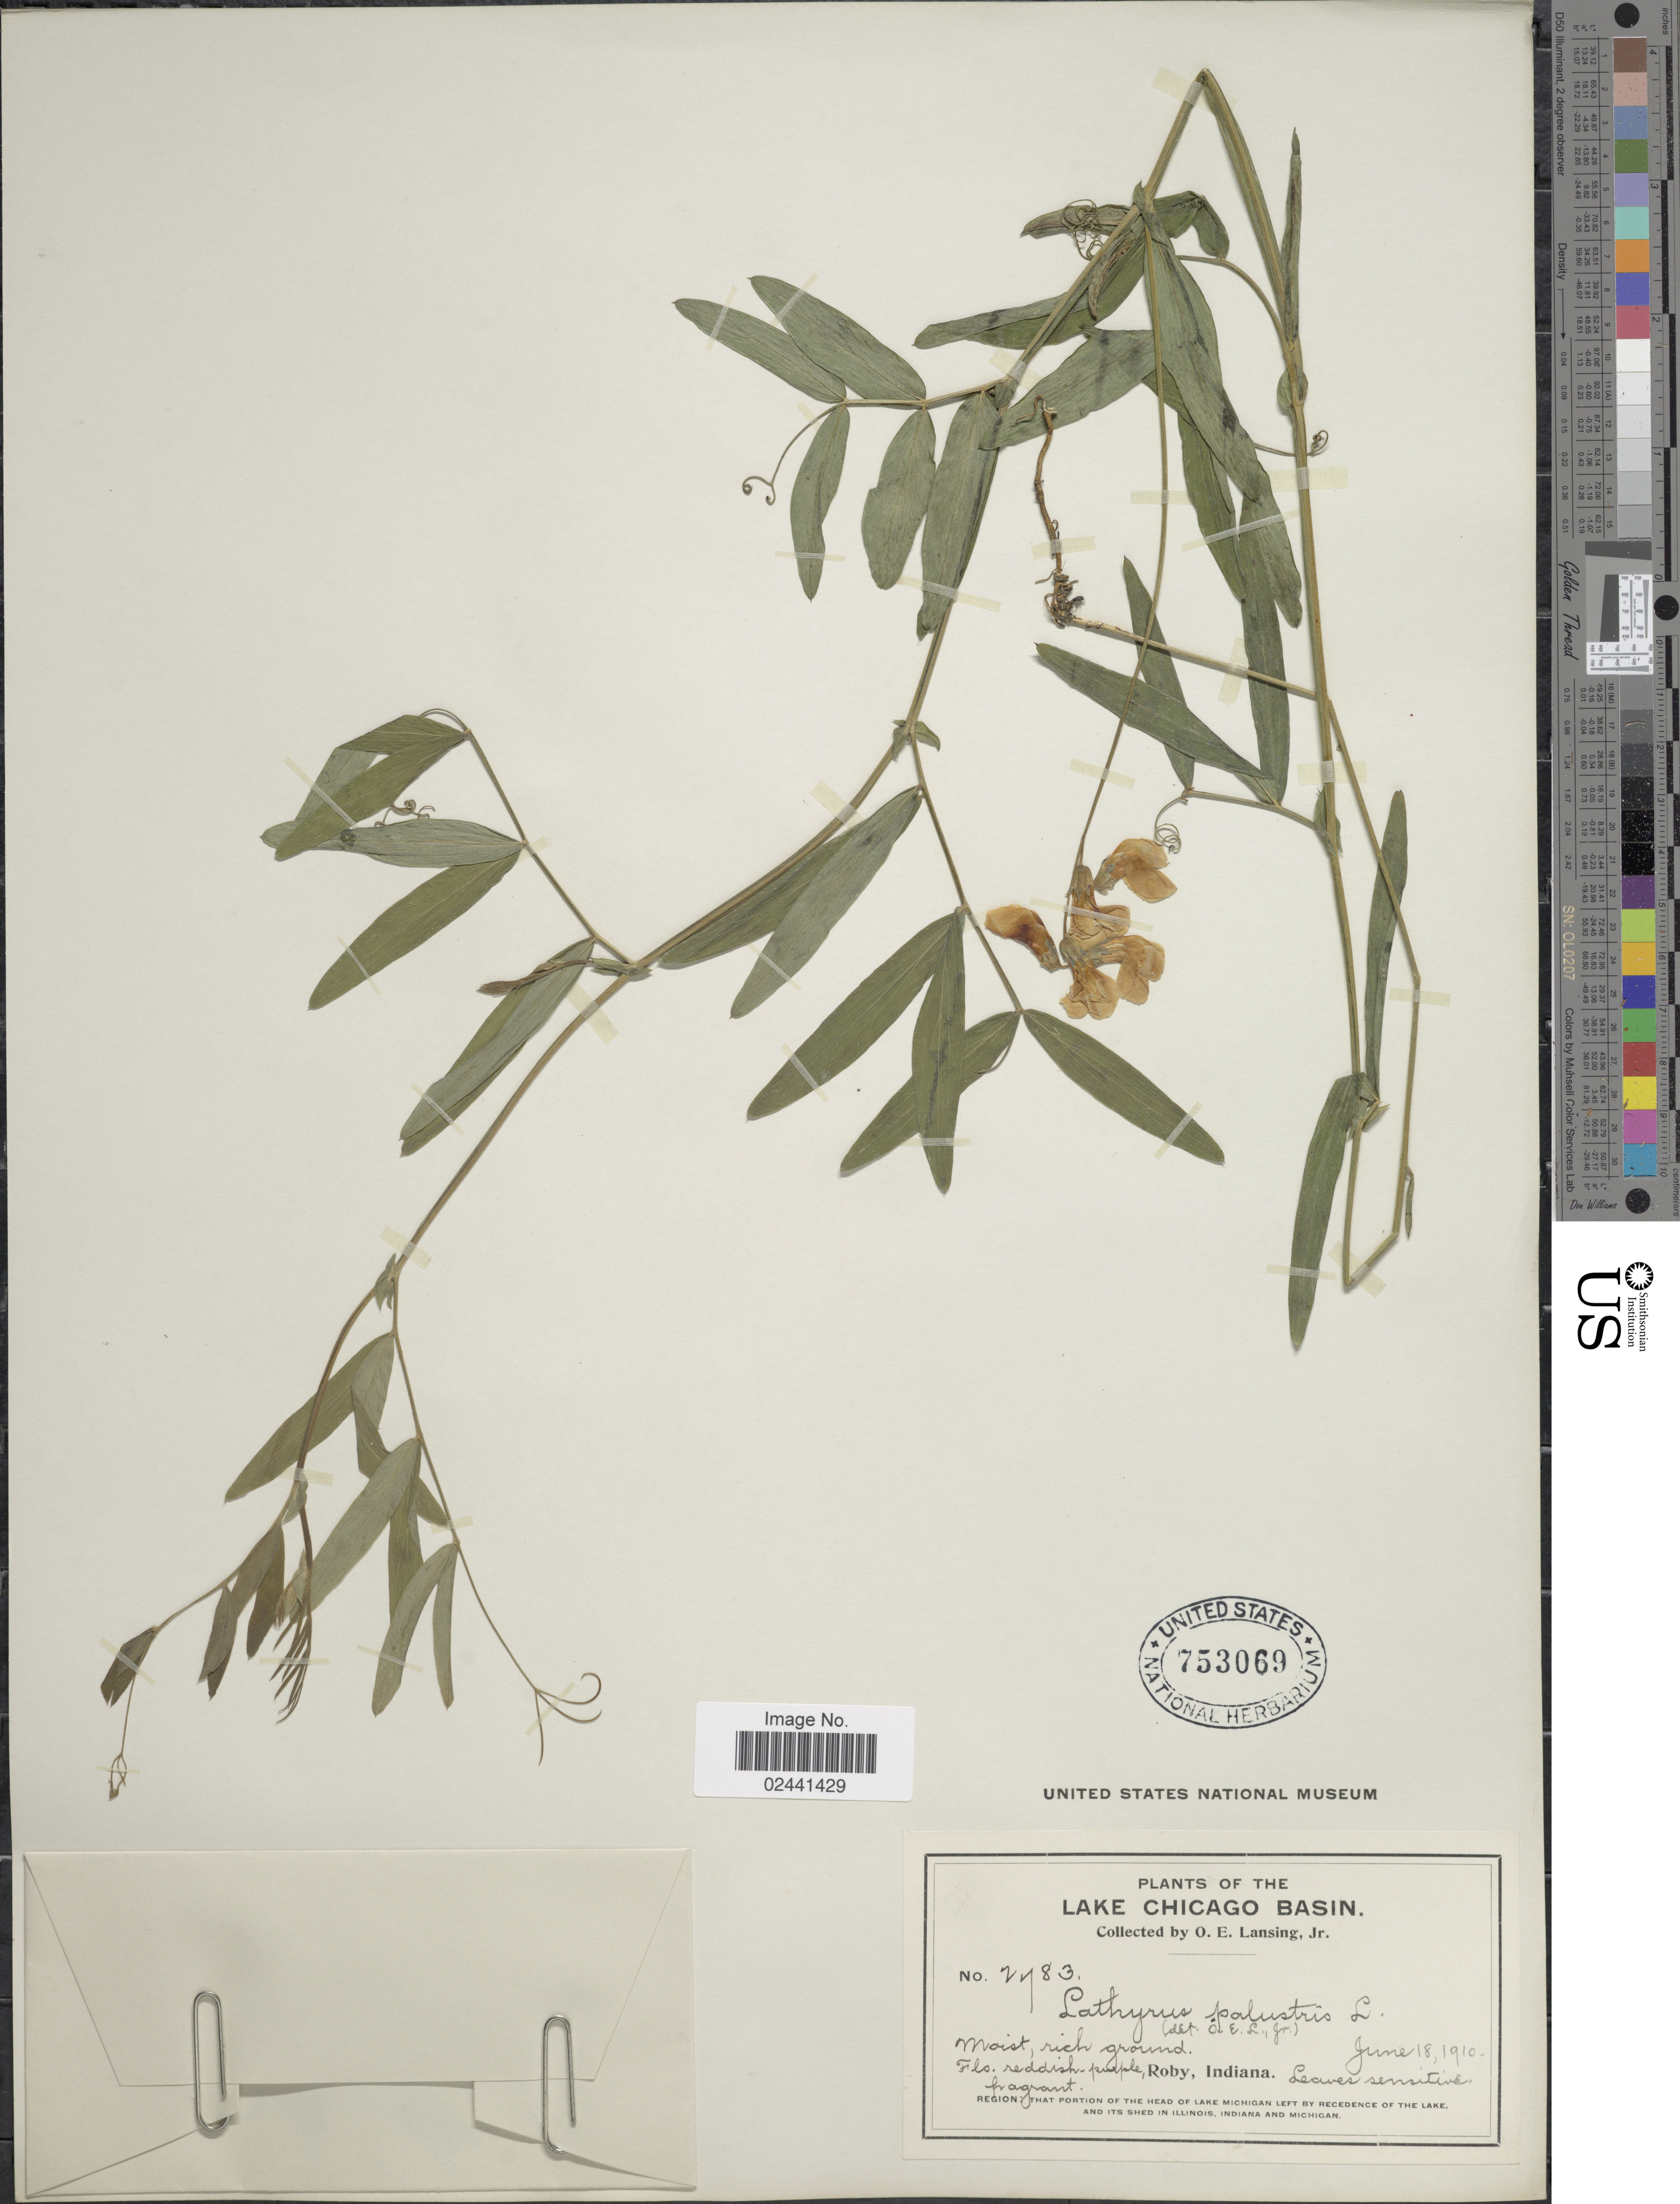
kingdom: Plantae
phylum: Tracheophyta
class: Magnoliopsida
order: Fabales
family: Fabaceae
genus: Lathyrus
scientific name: Lathyrus palustris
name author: L.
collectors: O. Lansing Jr.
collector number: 2783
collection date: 1910-06-18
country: United States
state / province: Indiana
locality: Lake Chicago Basin, Moist, rich ground, Roby, Region: That portion of The Head of Lake Michigan Left by Recedence of The Lake and its Shed in Illinois, Indiana and Michigan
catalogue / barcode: US 753069